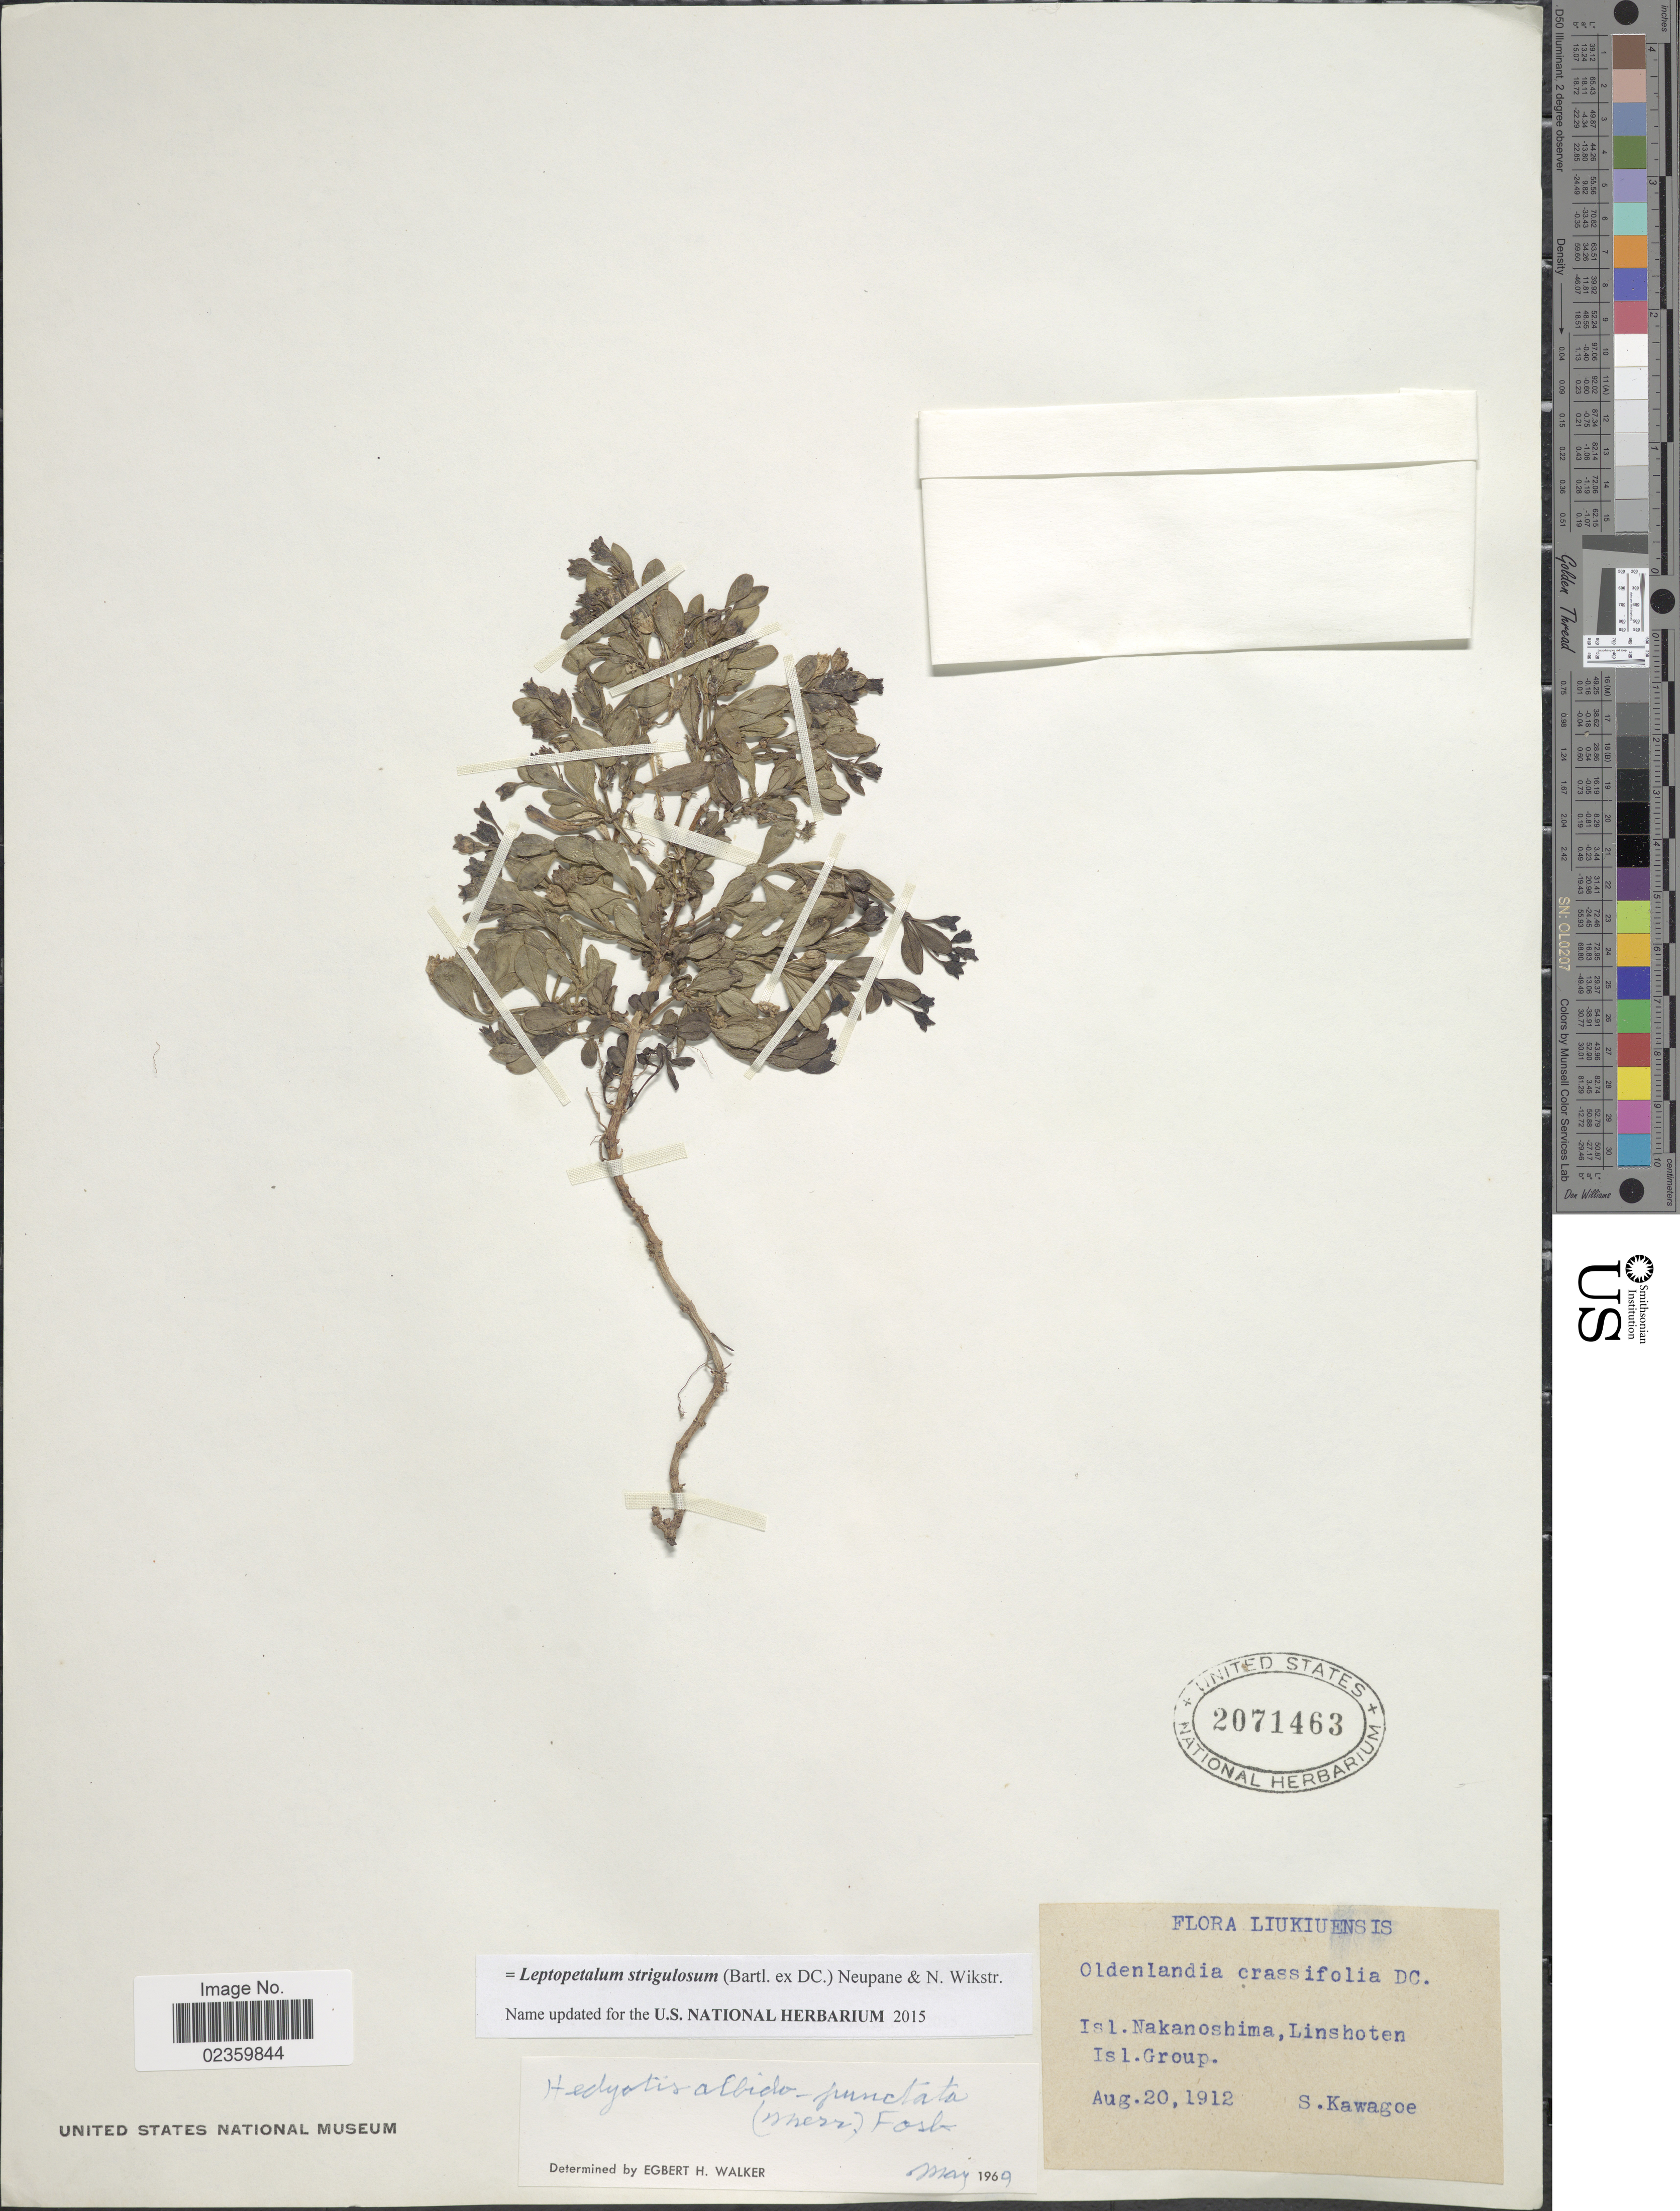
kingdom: Plantae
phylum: Tracheophyta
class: Magnoliopsida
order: Gentianales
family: Rubiaceae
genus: Leptopetalum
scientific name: Leptopetalum strigulosum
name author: (Bartl. ex DC.) Neupane & N. Wikstr.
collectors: S. Kawagoe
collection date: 1912-08-20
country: Japan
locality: Liukiuensis, Isl. Nakanoshima, Linshoten, Isl. Group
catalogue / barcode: US 2071463